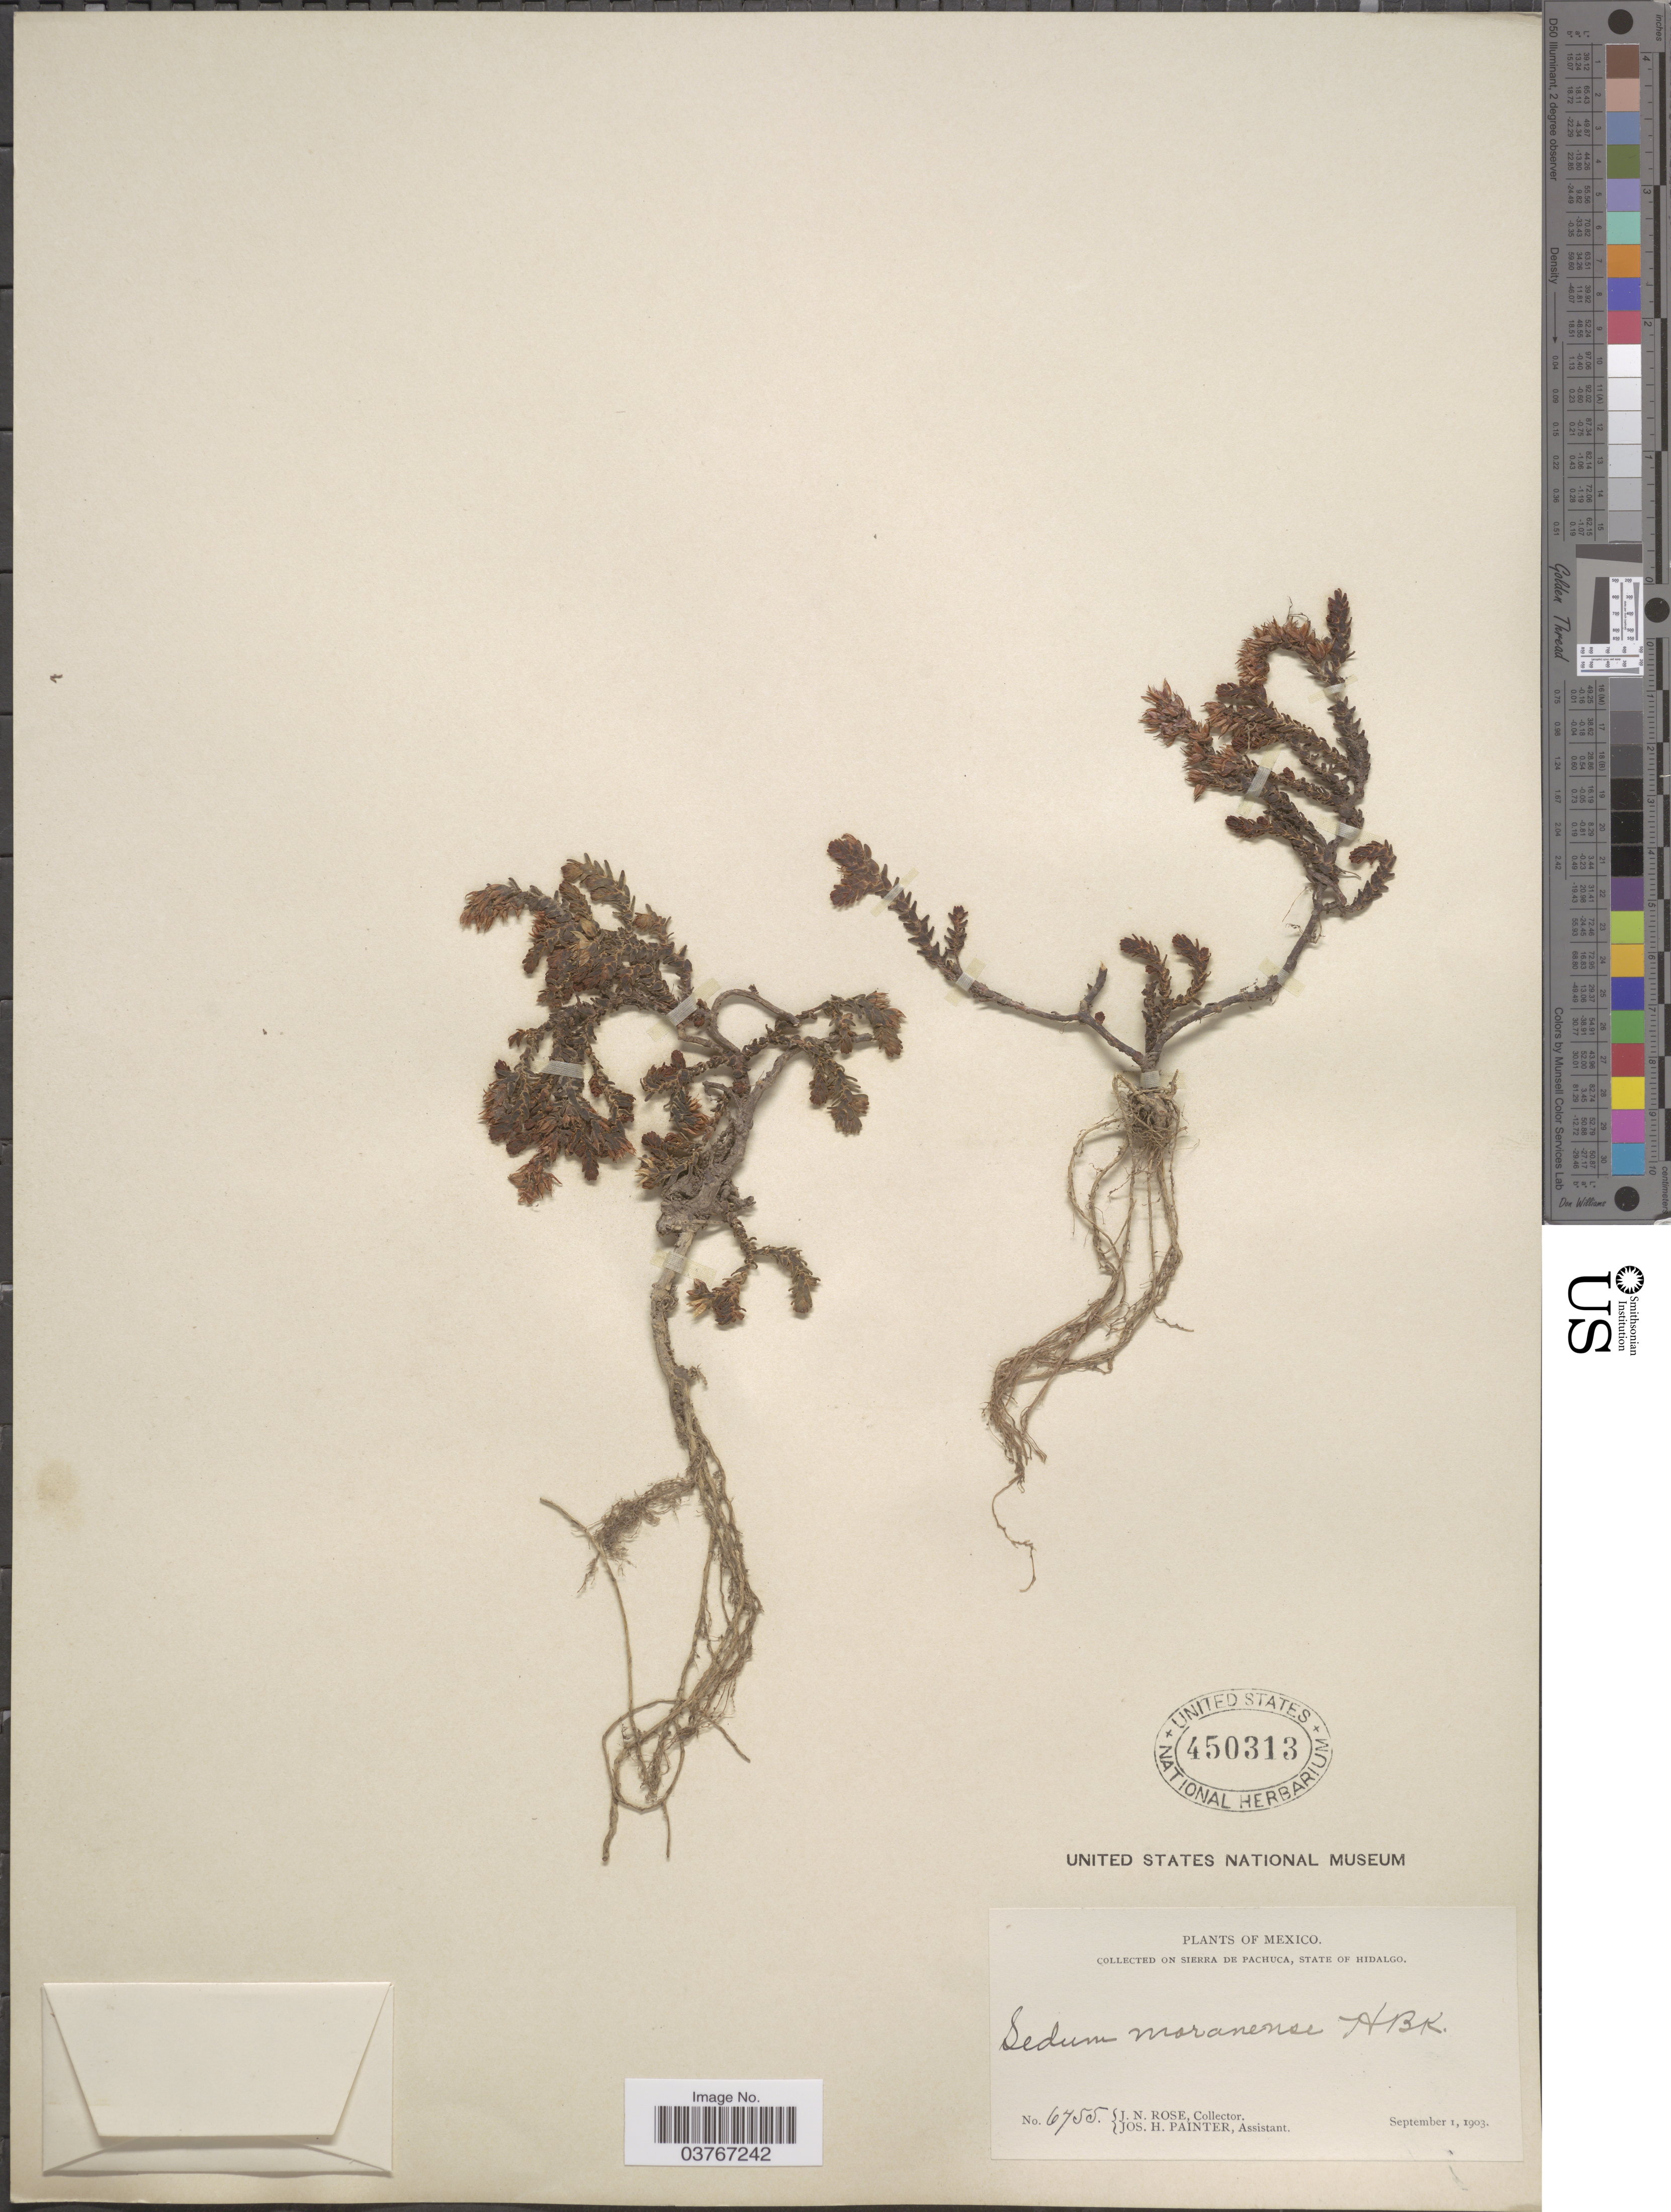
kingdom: Plantae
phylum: Tracheophyta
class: Magnoliopsida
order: Saxifragales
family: Crassulaceae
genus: Sedum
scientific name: Sedum moranense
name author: Kunth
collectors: J. N. Rose & J. H. Painter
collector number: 6455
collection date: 1903-09-01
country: Mexico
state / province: Hidalgo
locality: Sierra De Pachuca, State of Hidalgo.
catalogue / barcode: US 450313